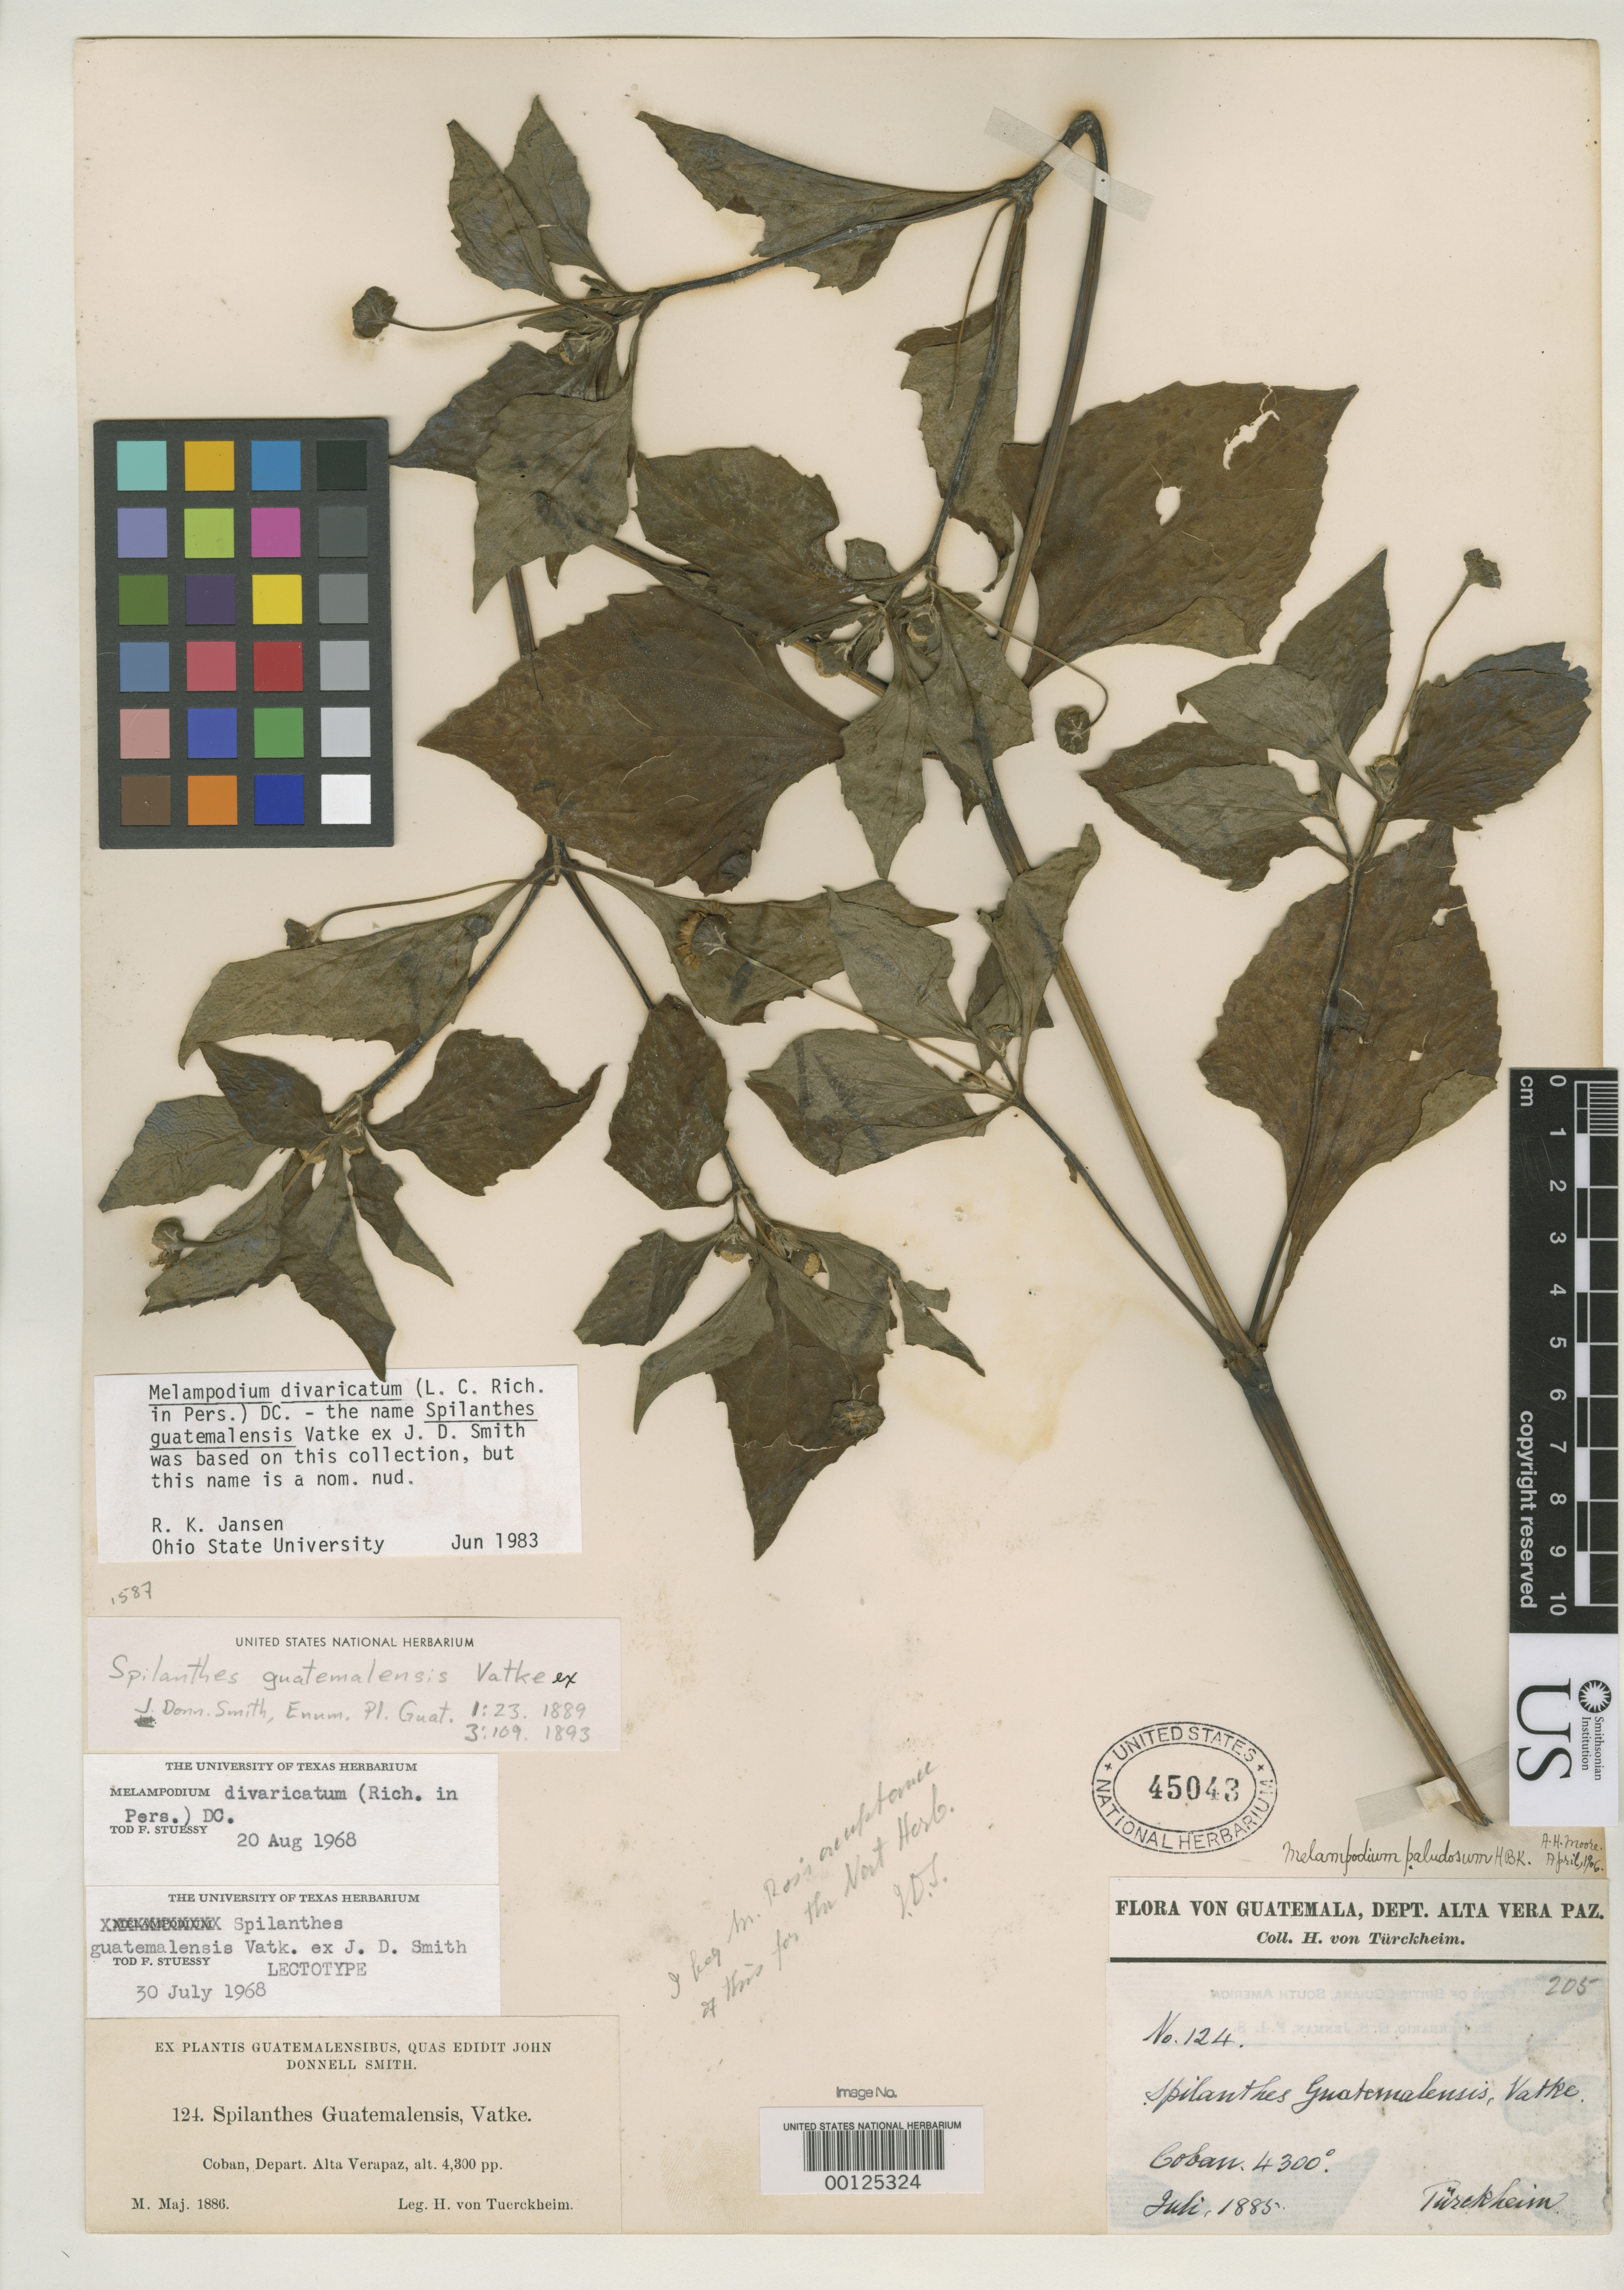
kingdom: Plantae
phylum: Tracheophyta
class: Magnoliopsida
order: Asterales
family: Asteraceae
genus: Spilanthes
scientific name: Spilanthes guatemalensis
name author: Donn. Sm.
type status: Lectotype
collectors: H. von Türckheim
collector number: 124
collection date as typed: Jul 1885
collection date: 1885-07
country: Guatemala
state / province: Alta Verapaz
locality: Cobán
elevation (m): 1311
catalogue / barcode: US 45043